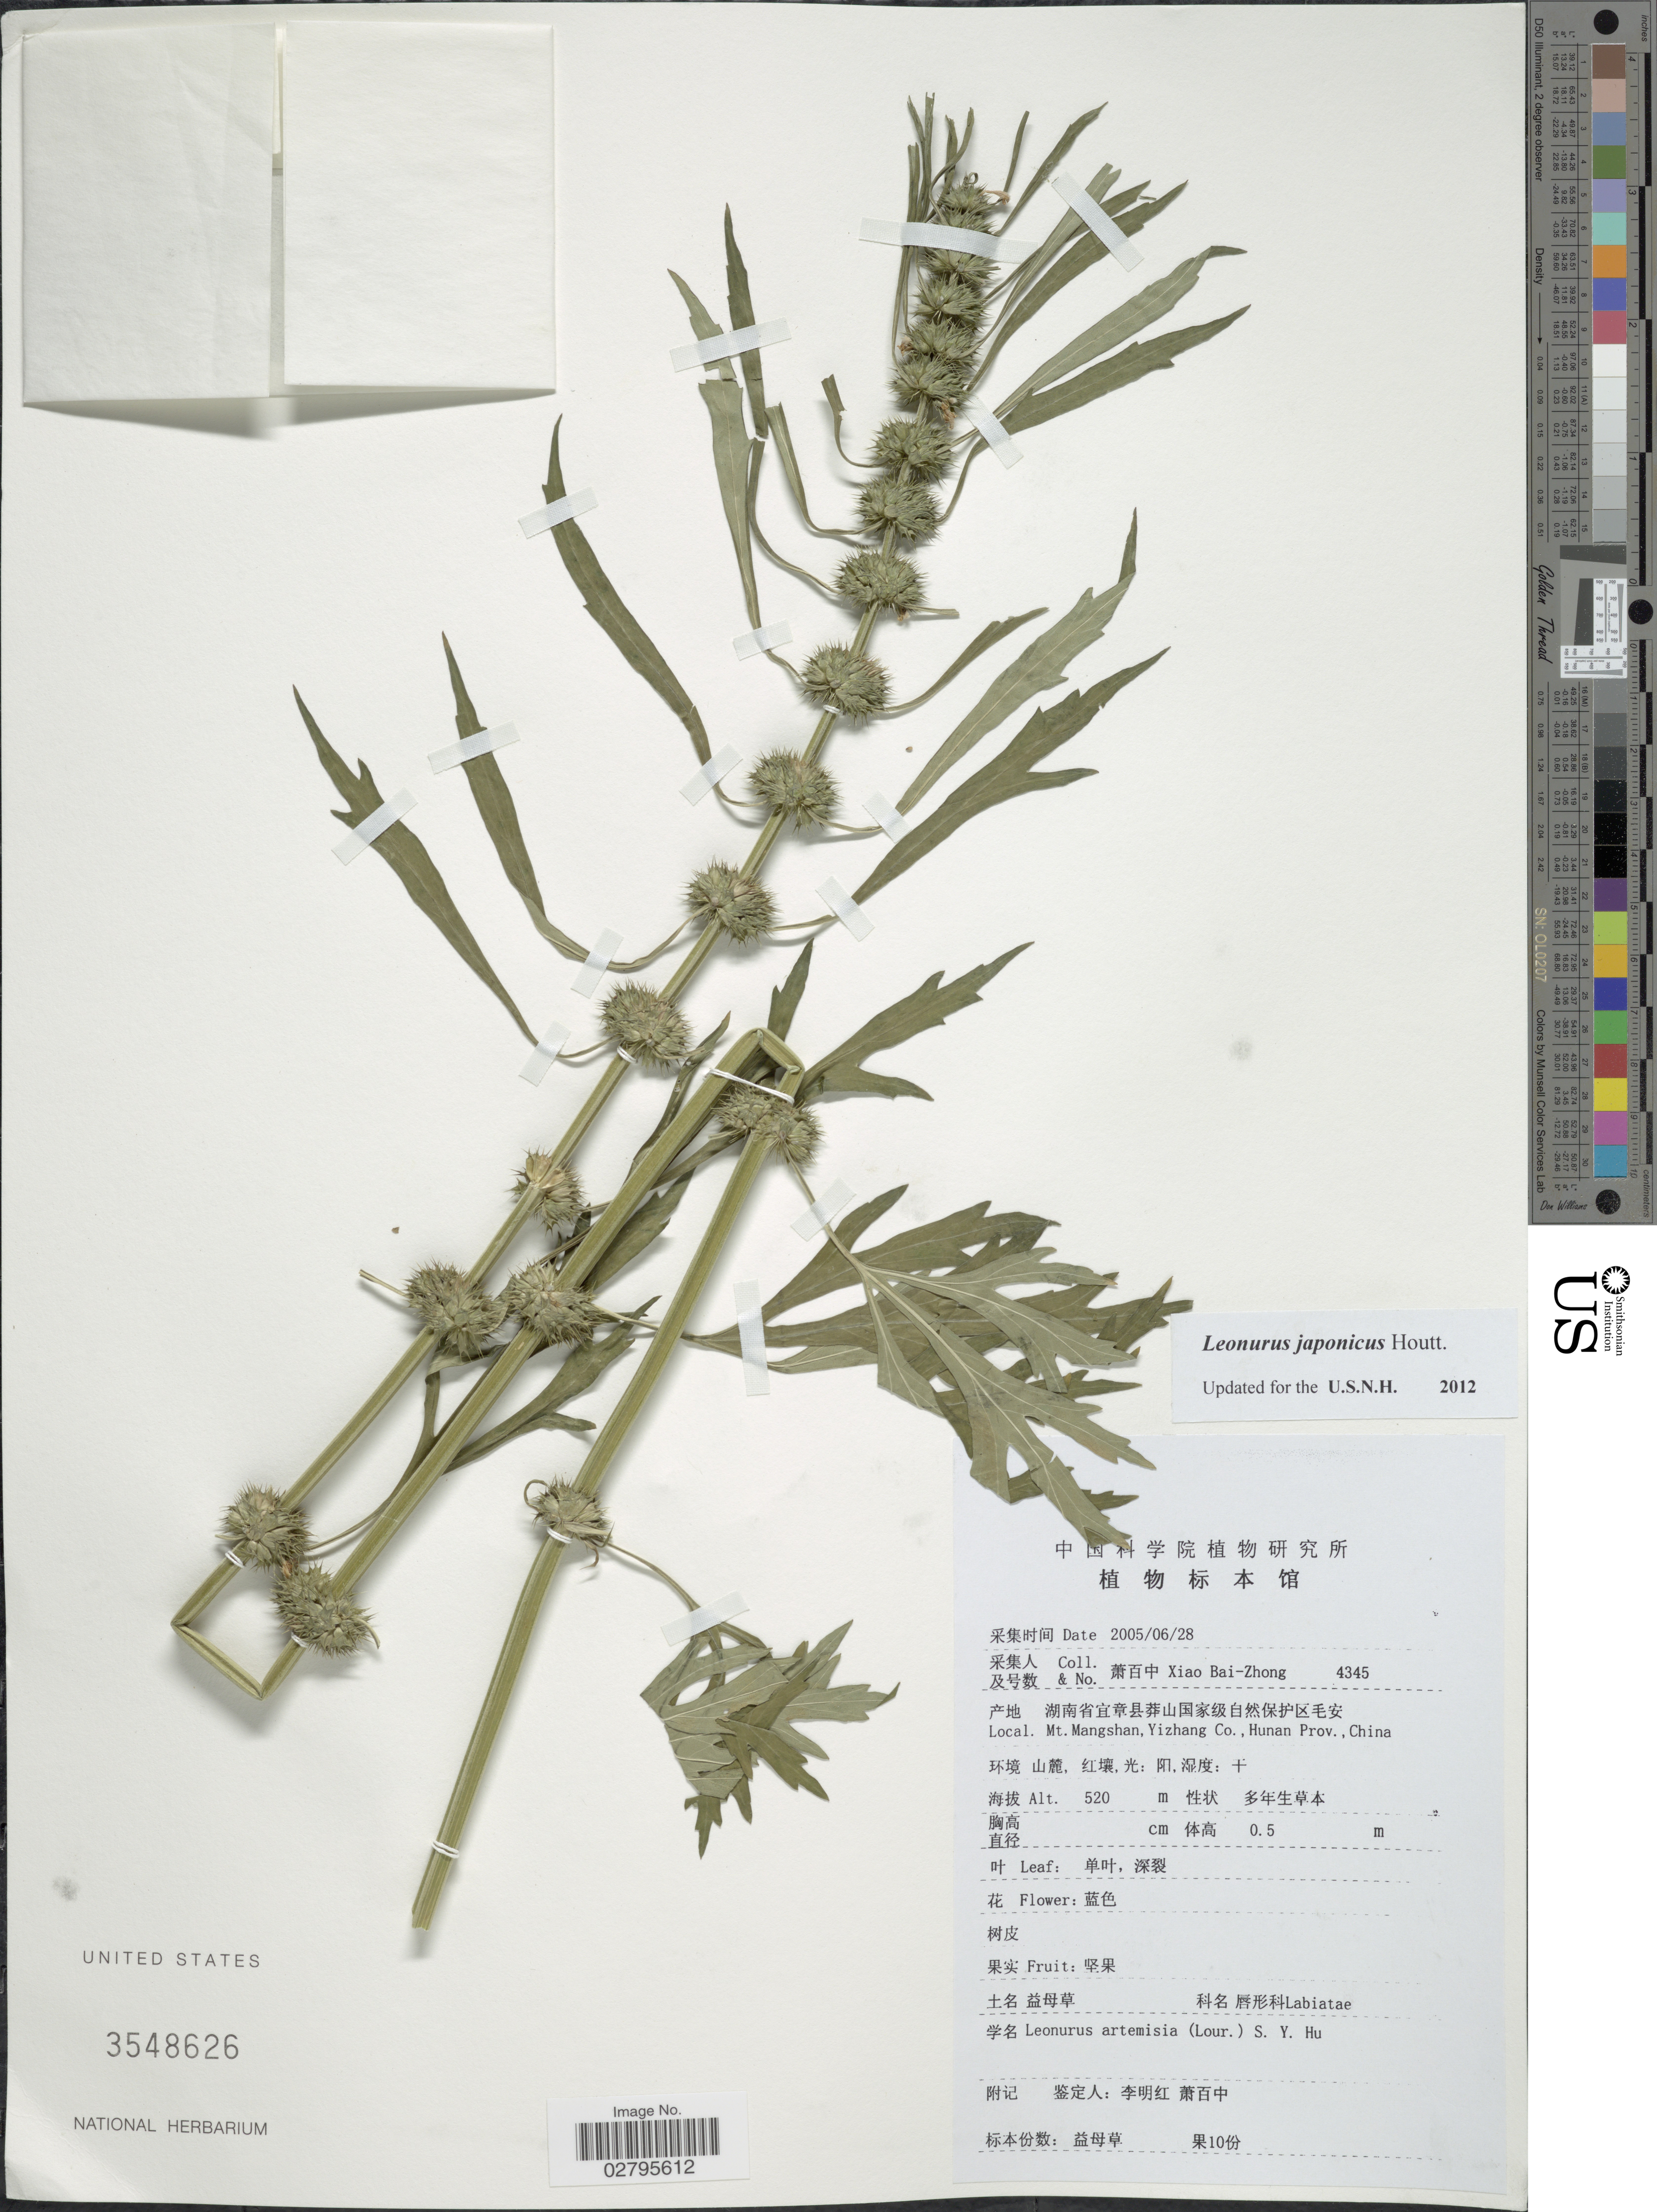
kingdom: Plantae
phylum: Tracheophyta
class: Magnoliopsida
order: Lamiales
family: Lamiaceae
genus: Leonurus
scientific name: Leonurus japonicus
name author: Houtt.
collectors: B. Z. Xiao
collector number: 4345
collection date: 2005-06-28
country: China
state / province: Hunan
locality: Mt. Mangshan, Yizhang Co.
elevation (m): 520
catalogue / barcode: US 3548626